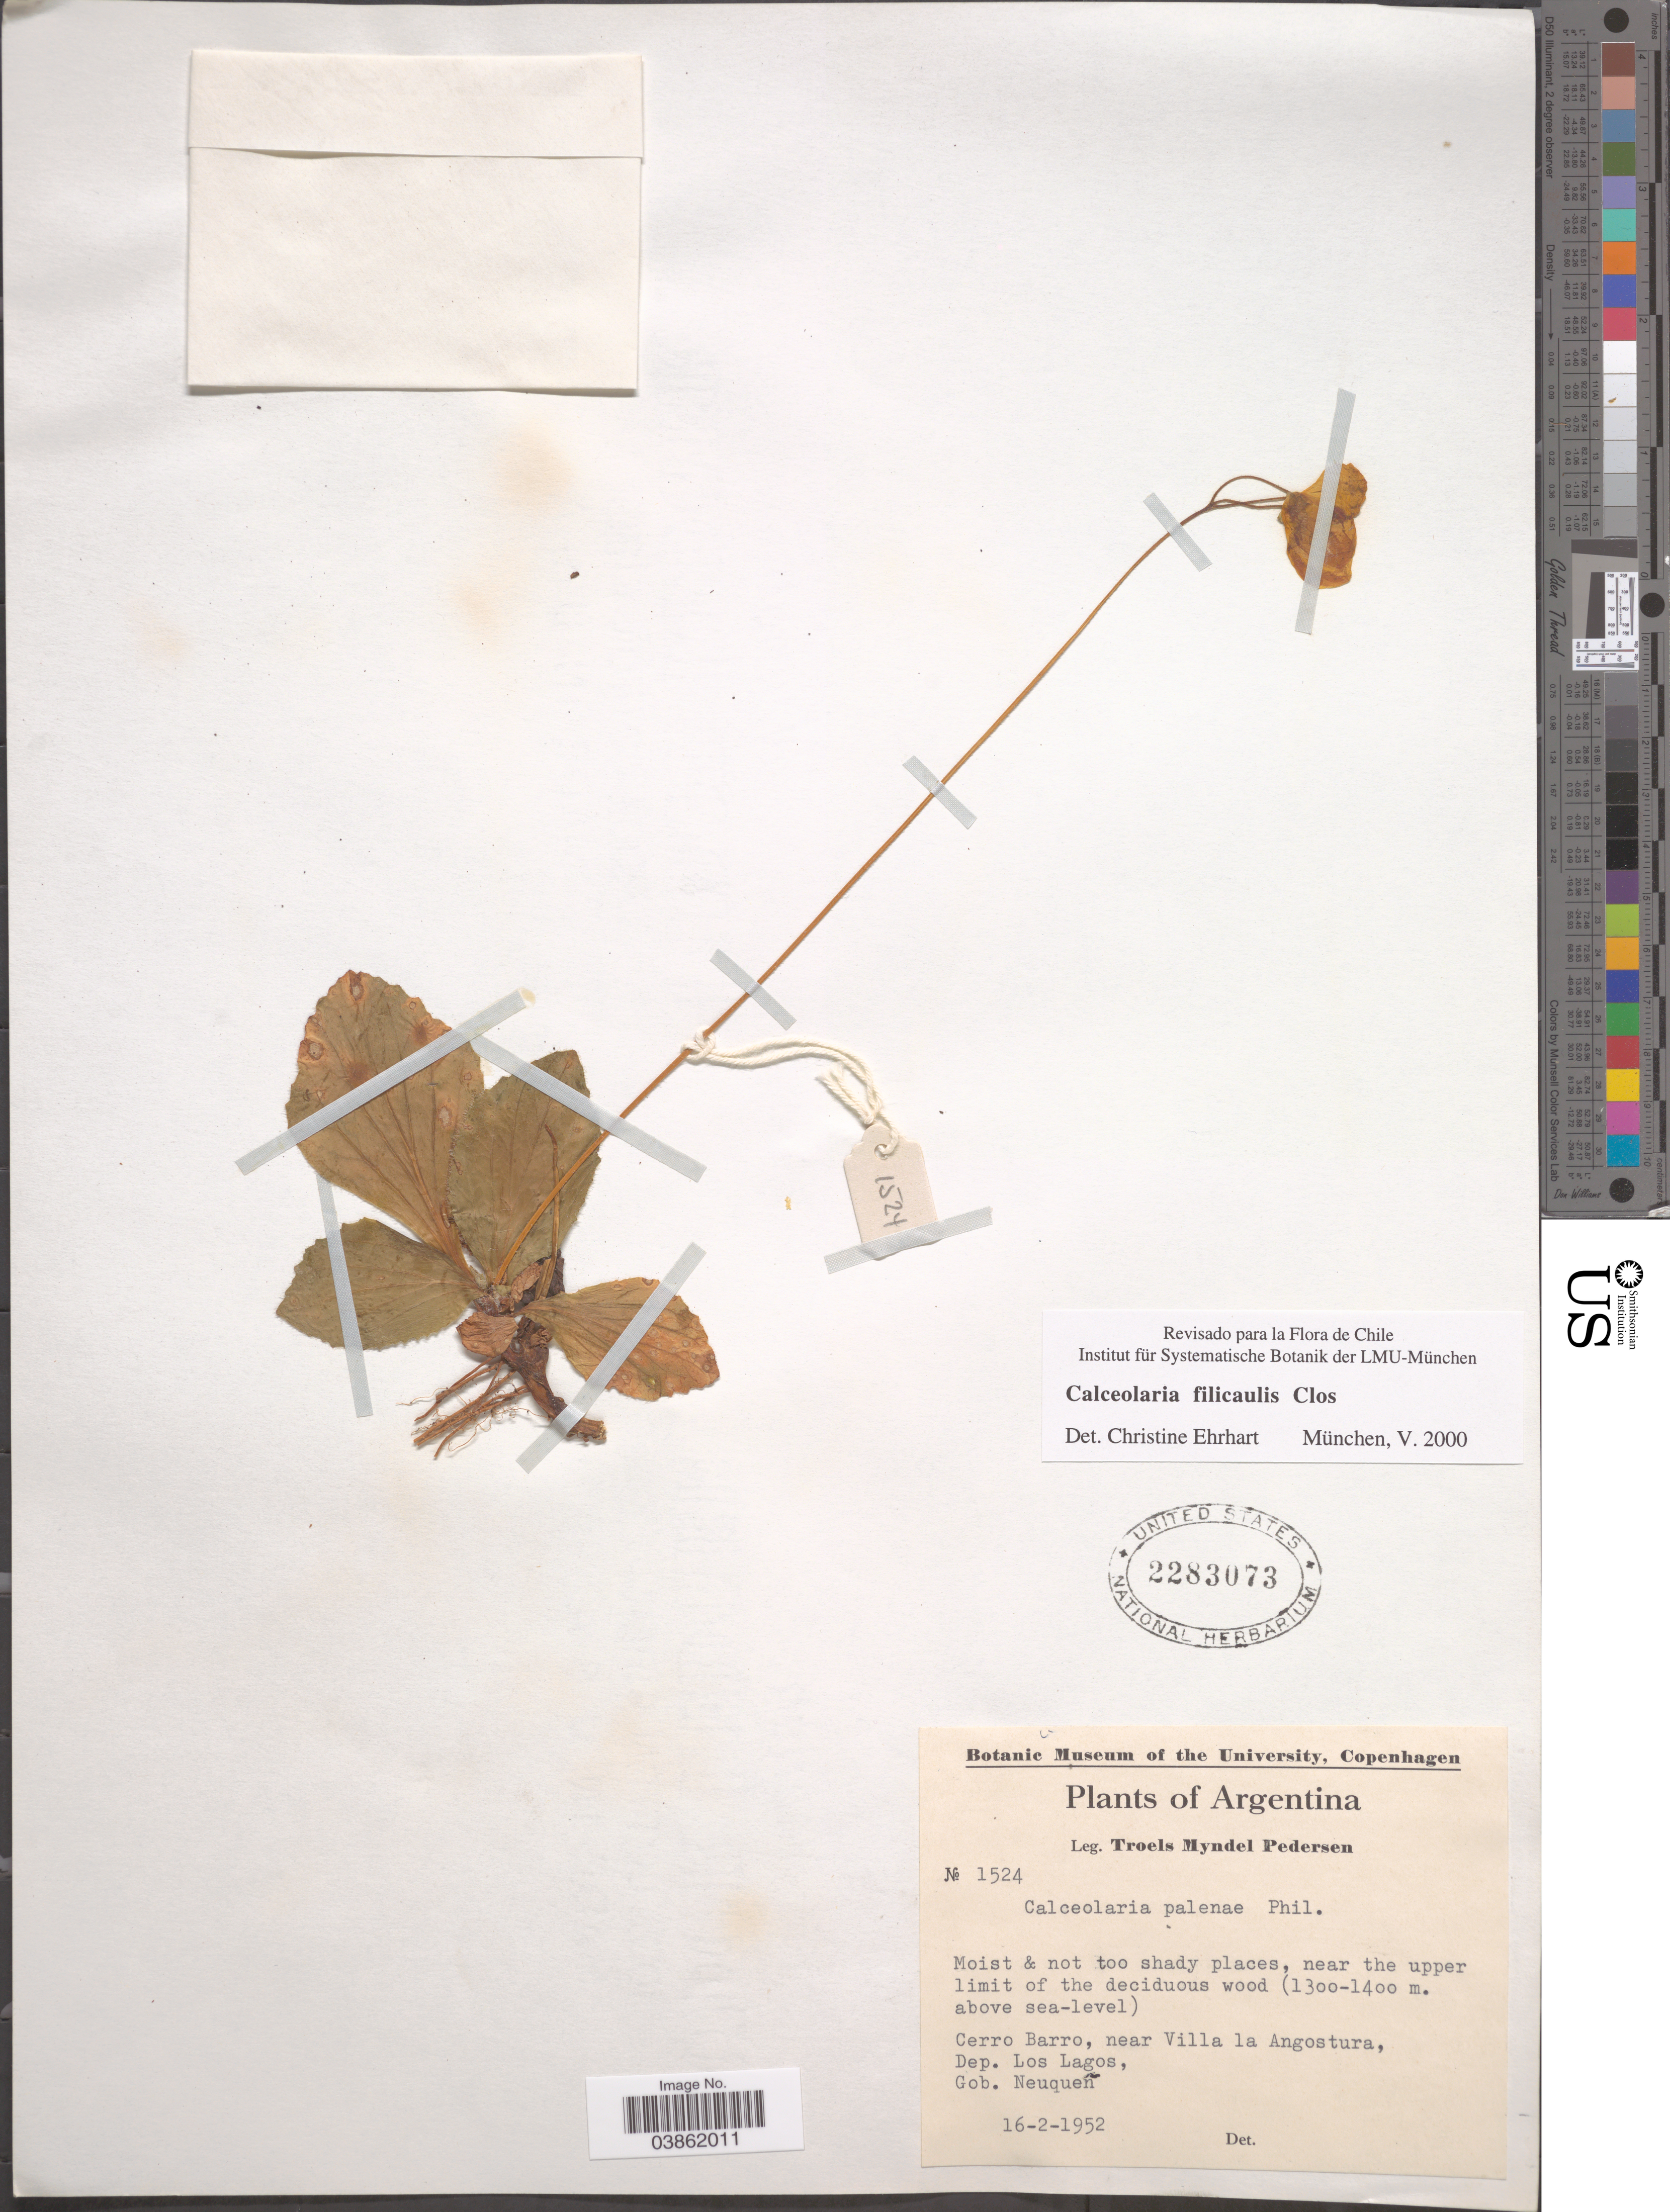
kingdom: Plantae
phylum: Tracheophyta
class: Magnoliopsida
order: Lamiales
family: Calceolariaceae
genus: Calceolaria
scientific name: Calceolaria filicaulis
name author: Clos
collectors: T. Pederson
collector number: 1524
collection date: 1952-02-16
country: Argentina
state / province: Neuquen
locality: Cerro Barro, near Villa la Angostura, Dep. Los Lagos, Gob. Neuqueñ.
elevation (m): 1300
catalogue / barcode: US 2283073